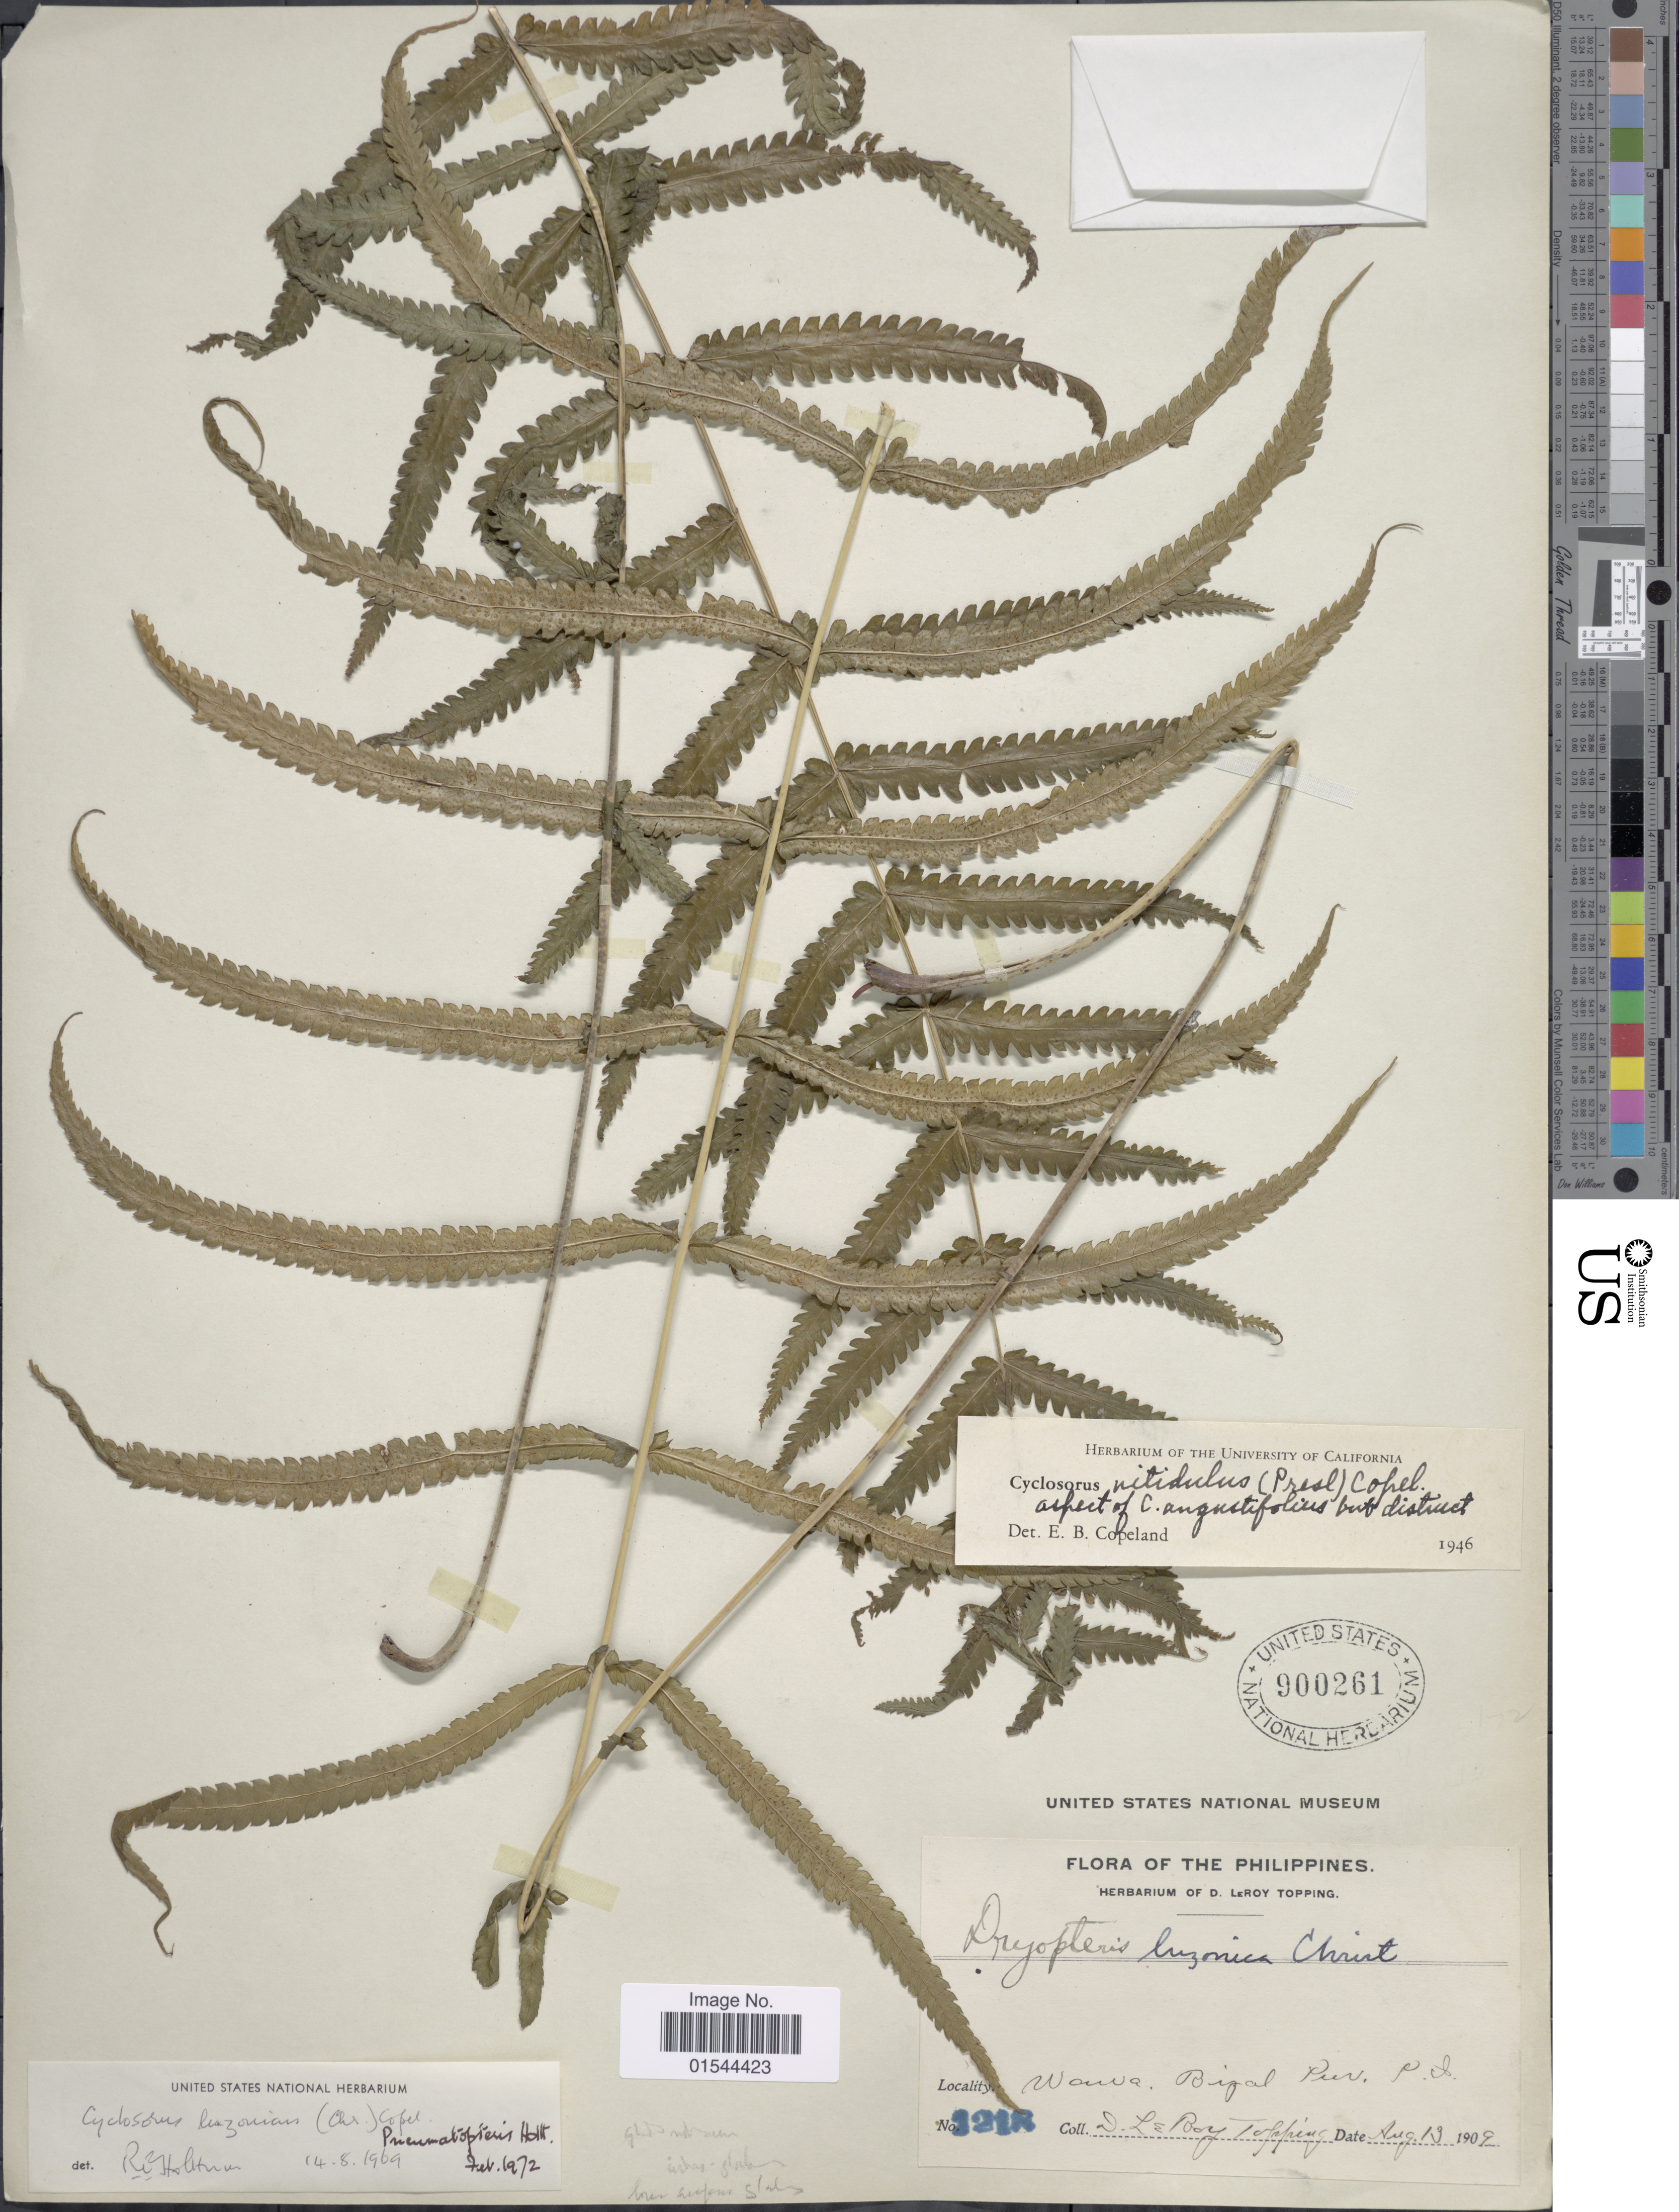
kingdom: Plantae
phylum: Tracheophyta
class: Polypodiopsida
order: Polypodiales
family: Thelypteridaceae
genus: Pneumatopteris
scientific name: Pneumatopteris laevis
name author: (Mett.) Holttum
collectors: D. L. Topping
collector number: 321R*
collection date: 1909-08-13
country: Philippines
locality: Wawa, Riazal Prov., P.T.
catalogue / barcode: US 900261